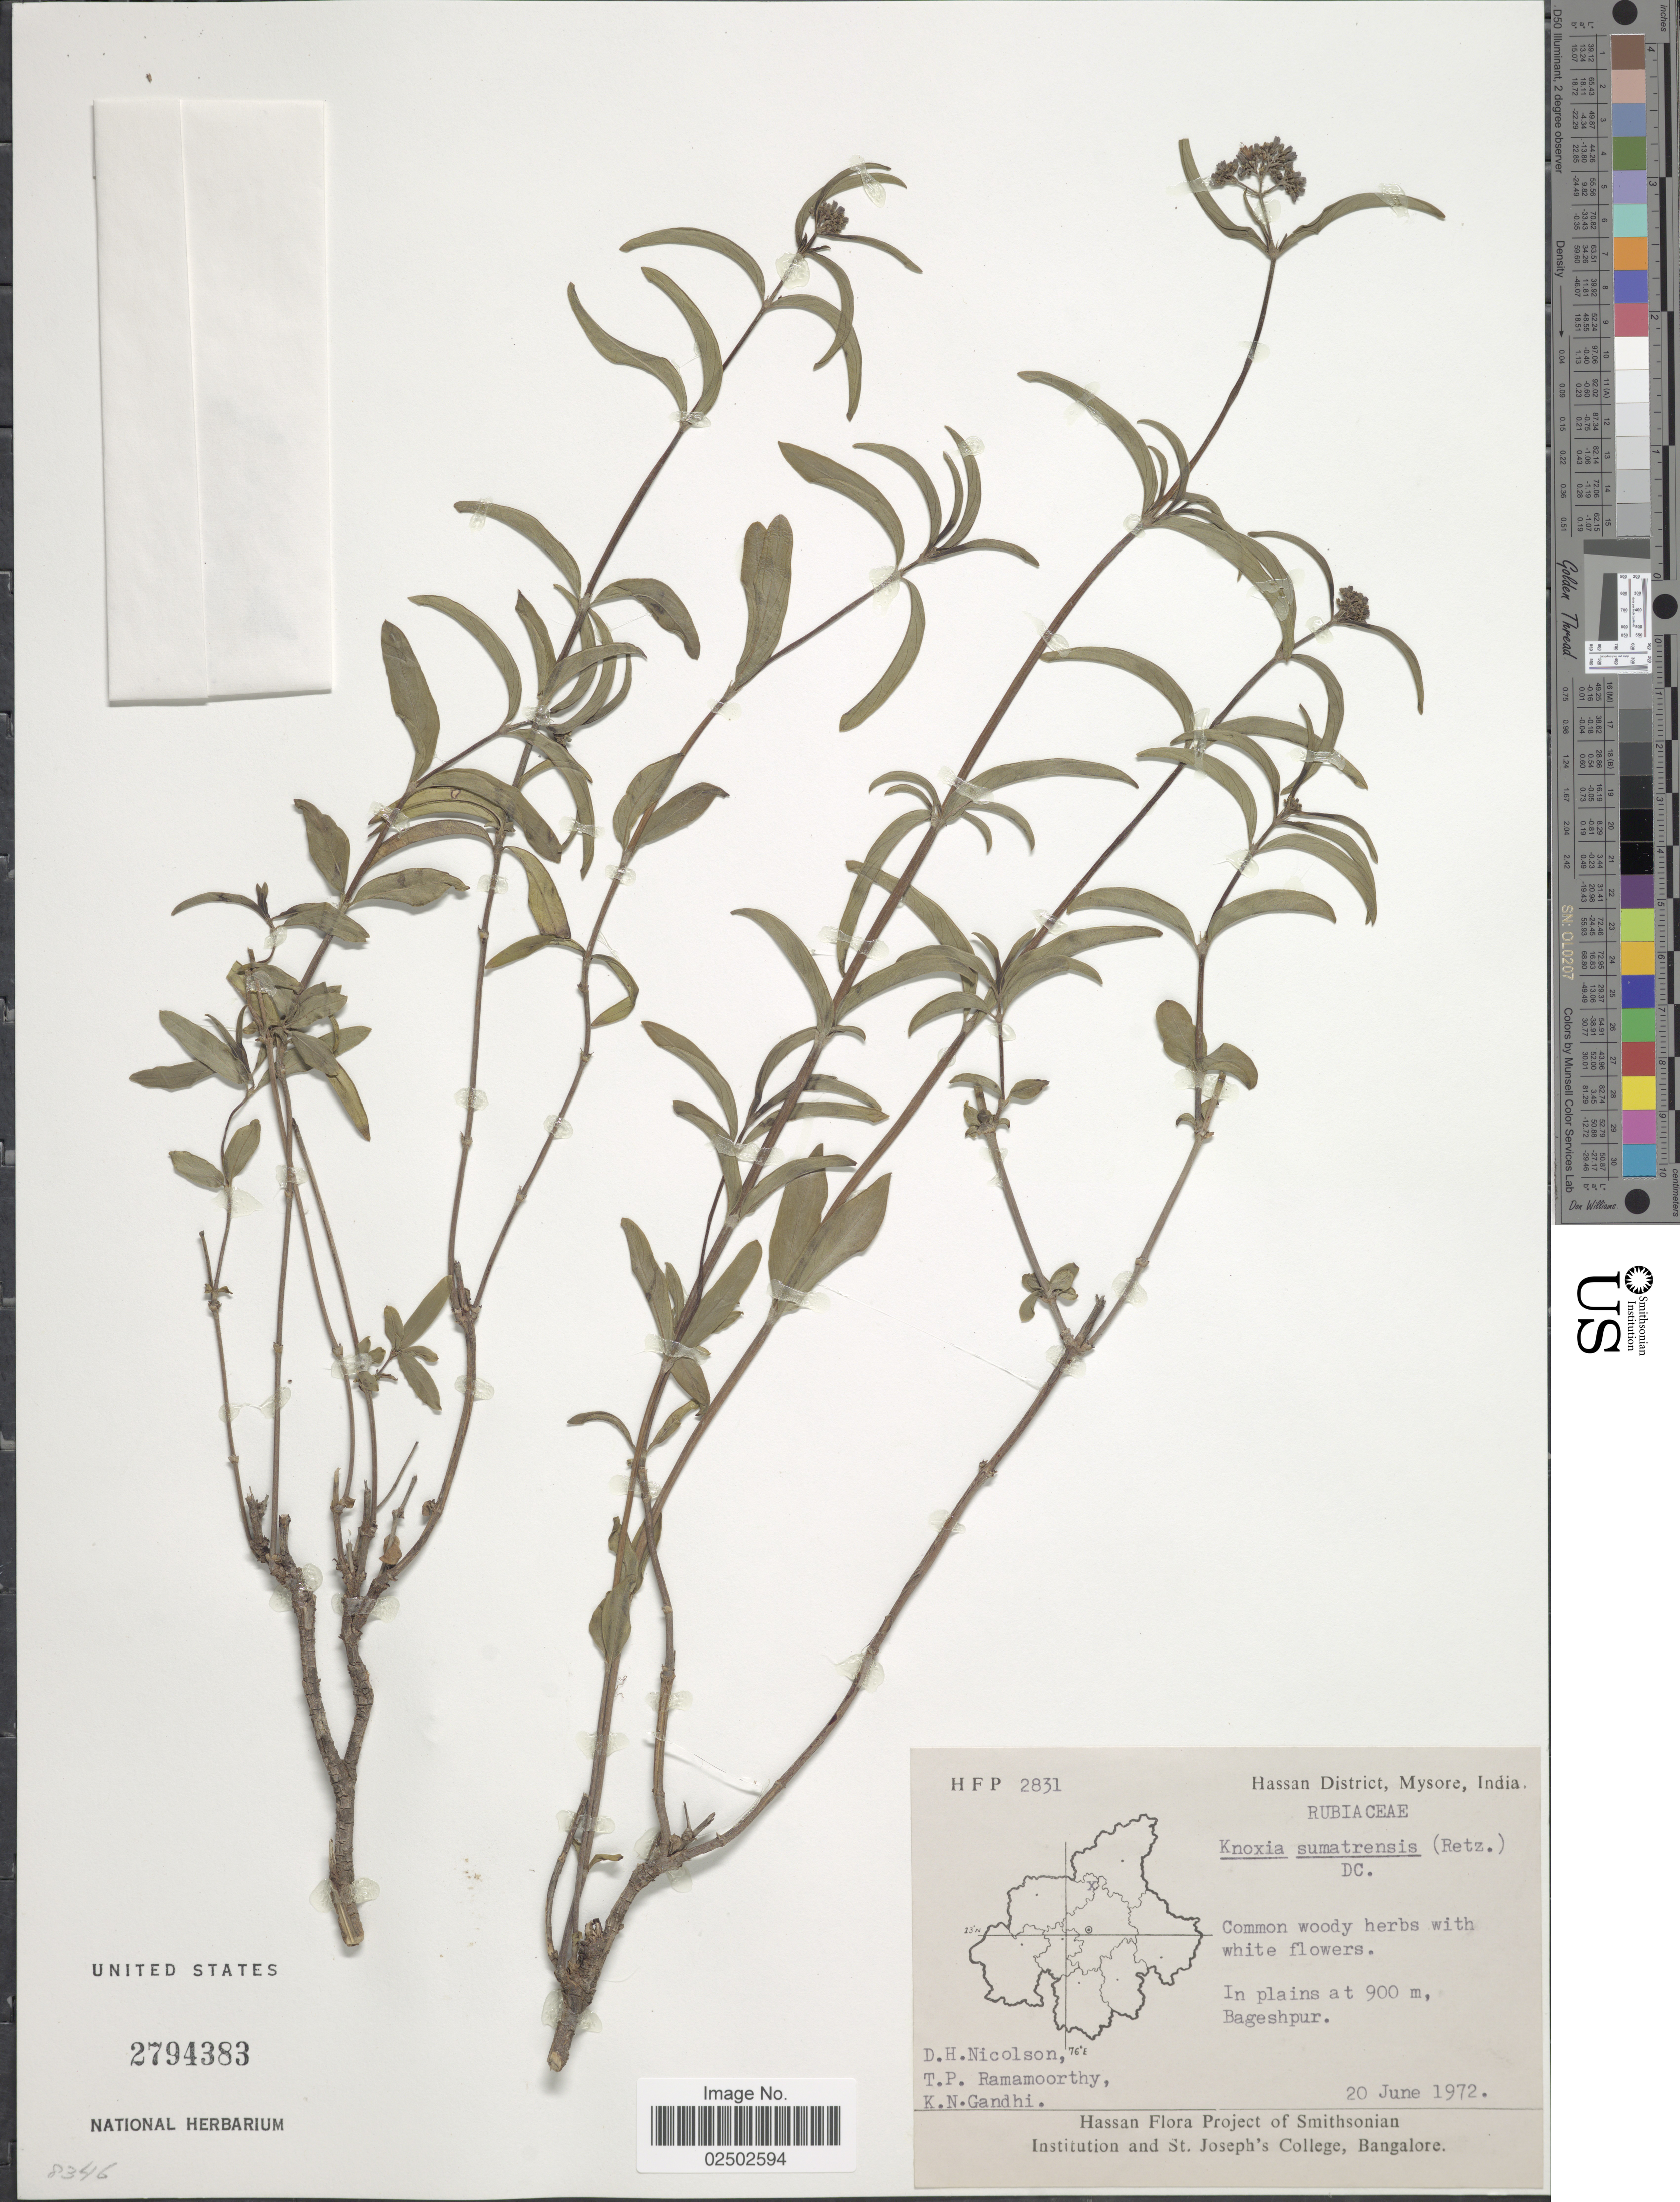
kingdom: Plantae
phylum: Tracheophyta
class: Magnoliopsida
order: Gentianales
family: Rubiaceae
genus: Knoxia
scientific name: Knoxia sumatrensis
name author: (Retz.) DC.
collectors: D. H. Nicolson, T. P. Ramamoorthy & K. N. Gandhi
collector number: HFP 2831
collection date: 1972-06-20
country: India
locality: Hassan District, Mysore, in plains, Bageshpur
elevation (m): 900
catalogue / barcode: US 2794383